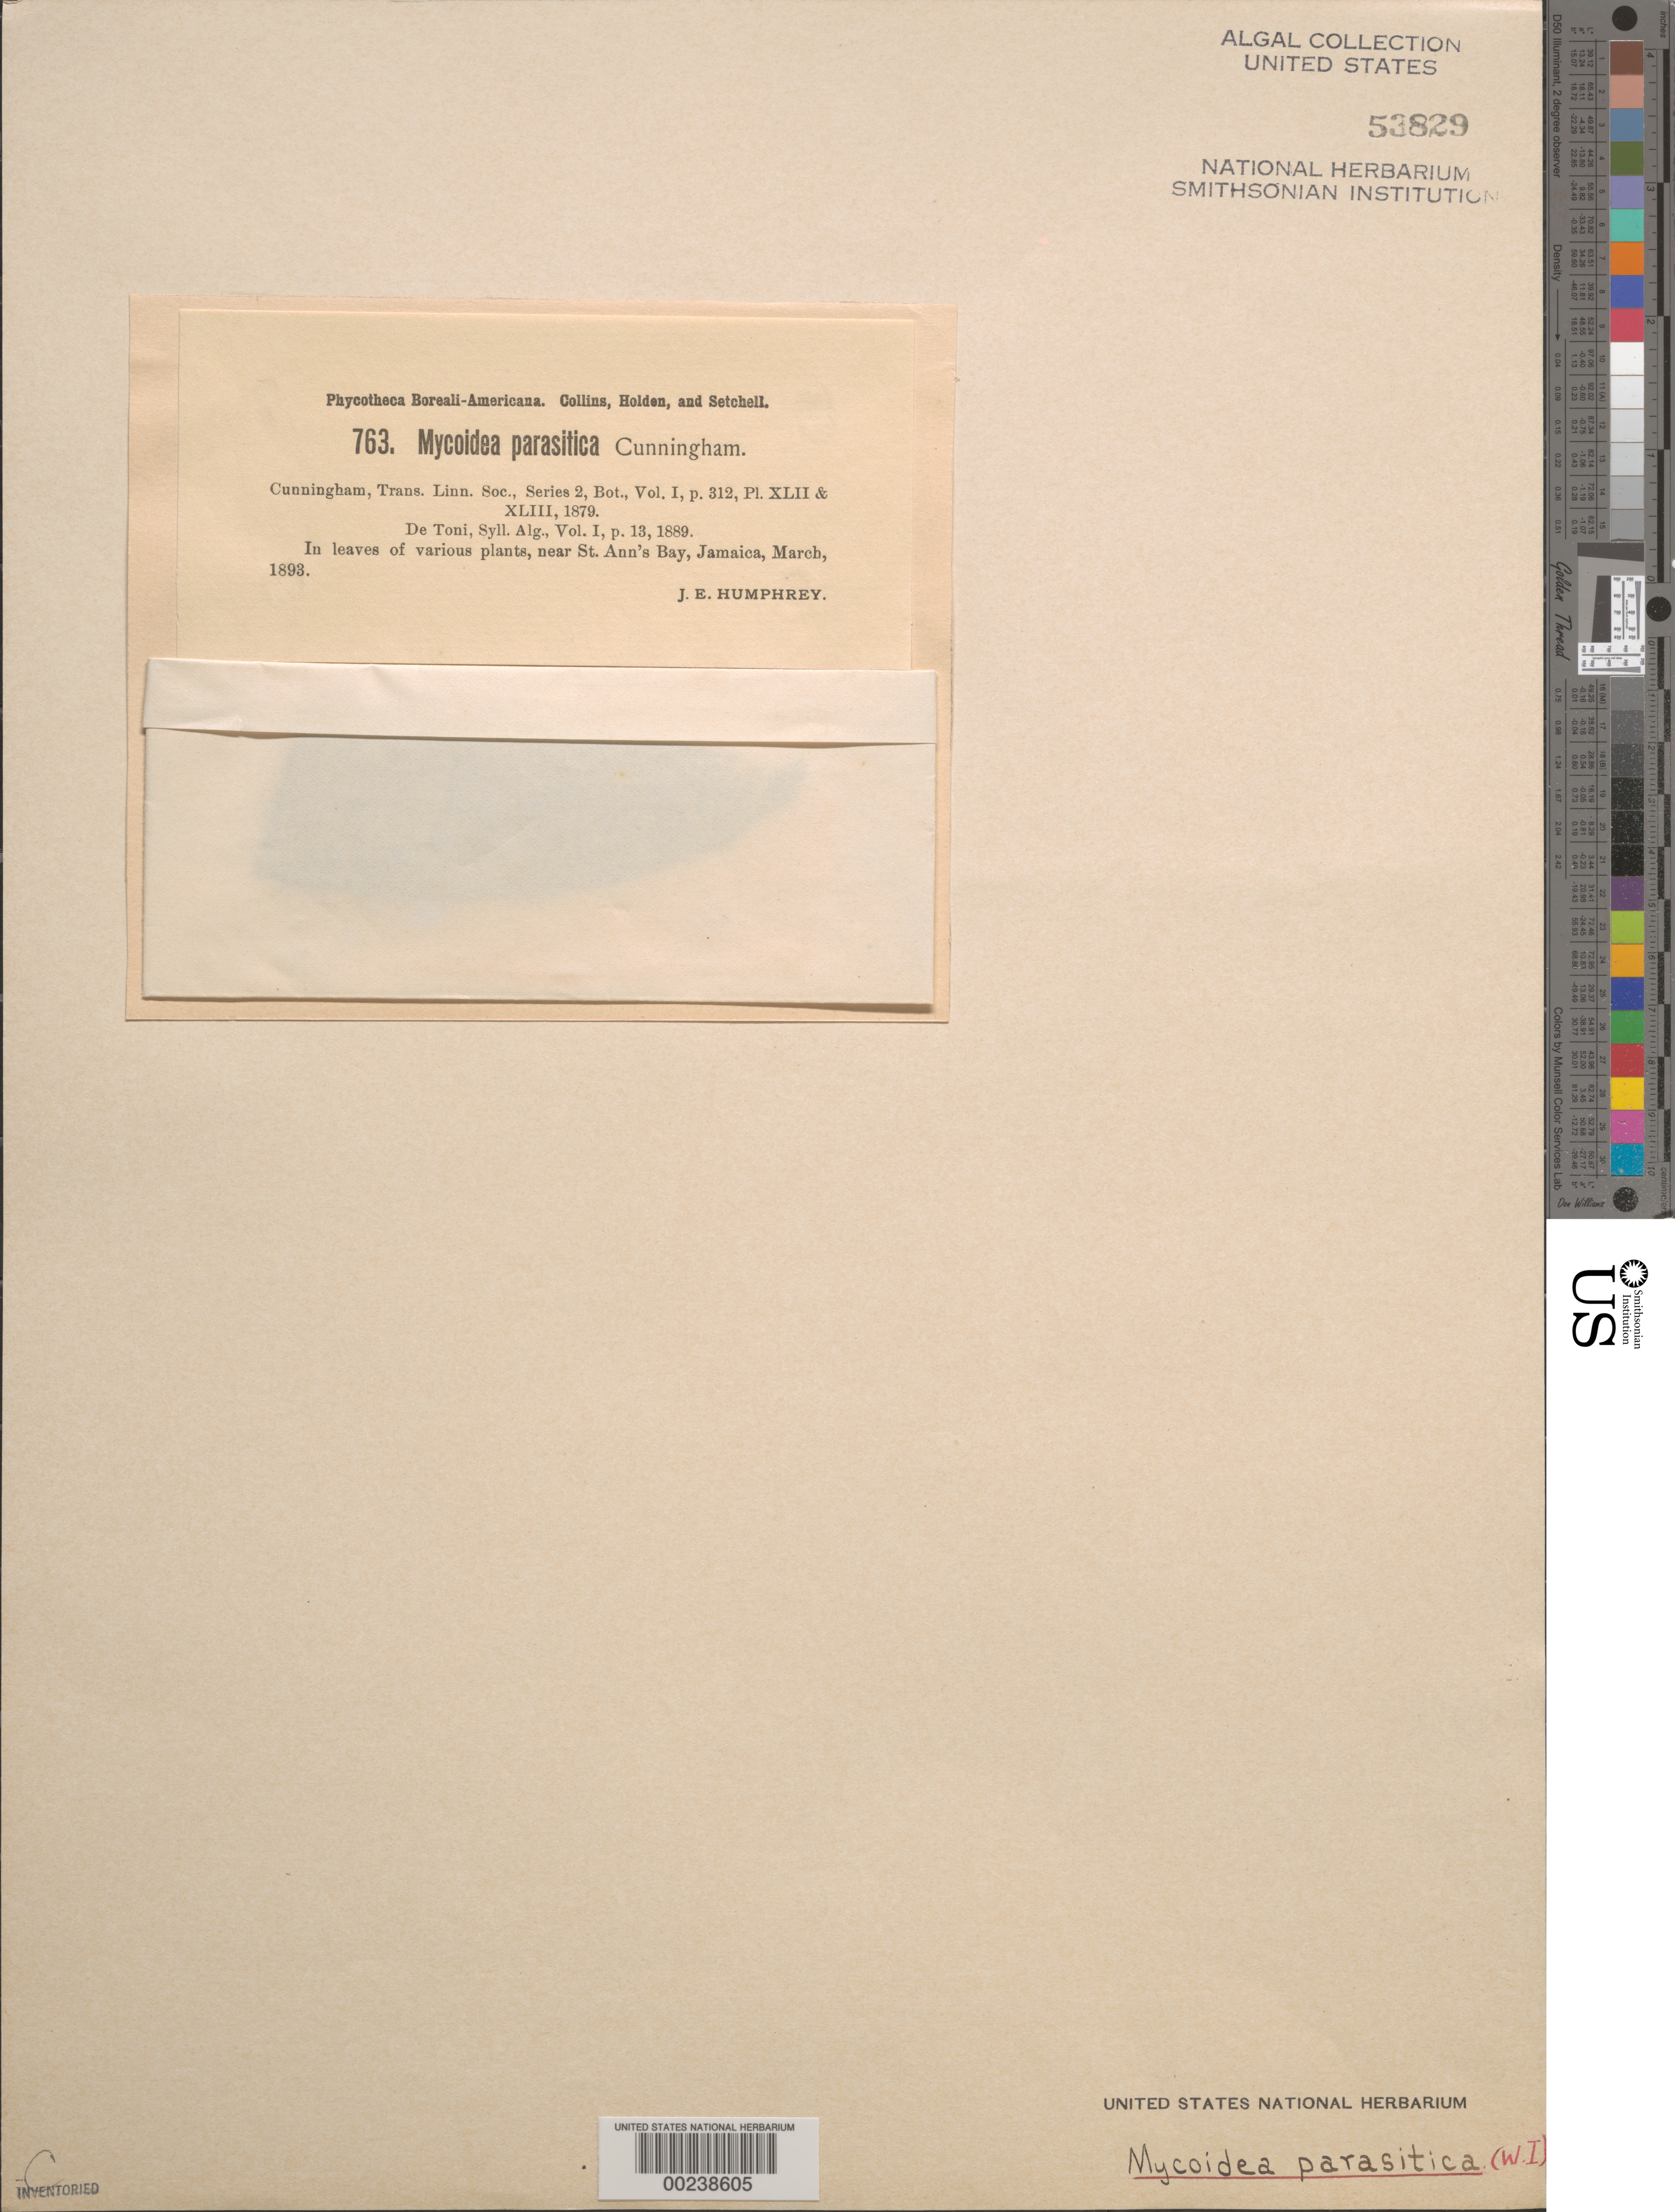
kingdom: Plantae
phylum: Chlorophyta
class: Ulvophyceae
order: Trentepohliales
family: Trentepohliaceae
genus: Cephaleuros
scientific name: Cephaleuros virescens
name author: Kunze ex E.M.Fries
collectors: J. Humphrey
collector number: PB-A 763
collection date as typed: Mar 1893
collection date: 1893-03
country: Jamaica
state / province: Saint Ann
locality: Near St. Ann's Bay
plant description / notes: Collins, Holden & Setchell, Phycotheca Boreali-Americana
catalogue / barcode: US 53829